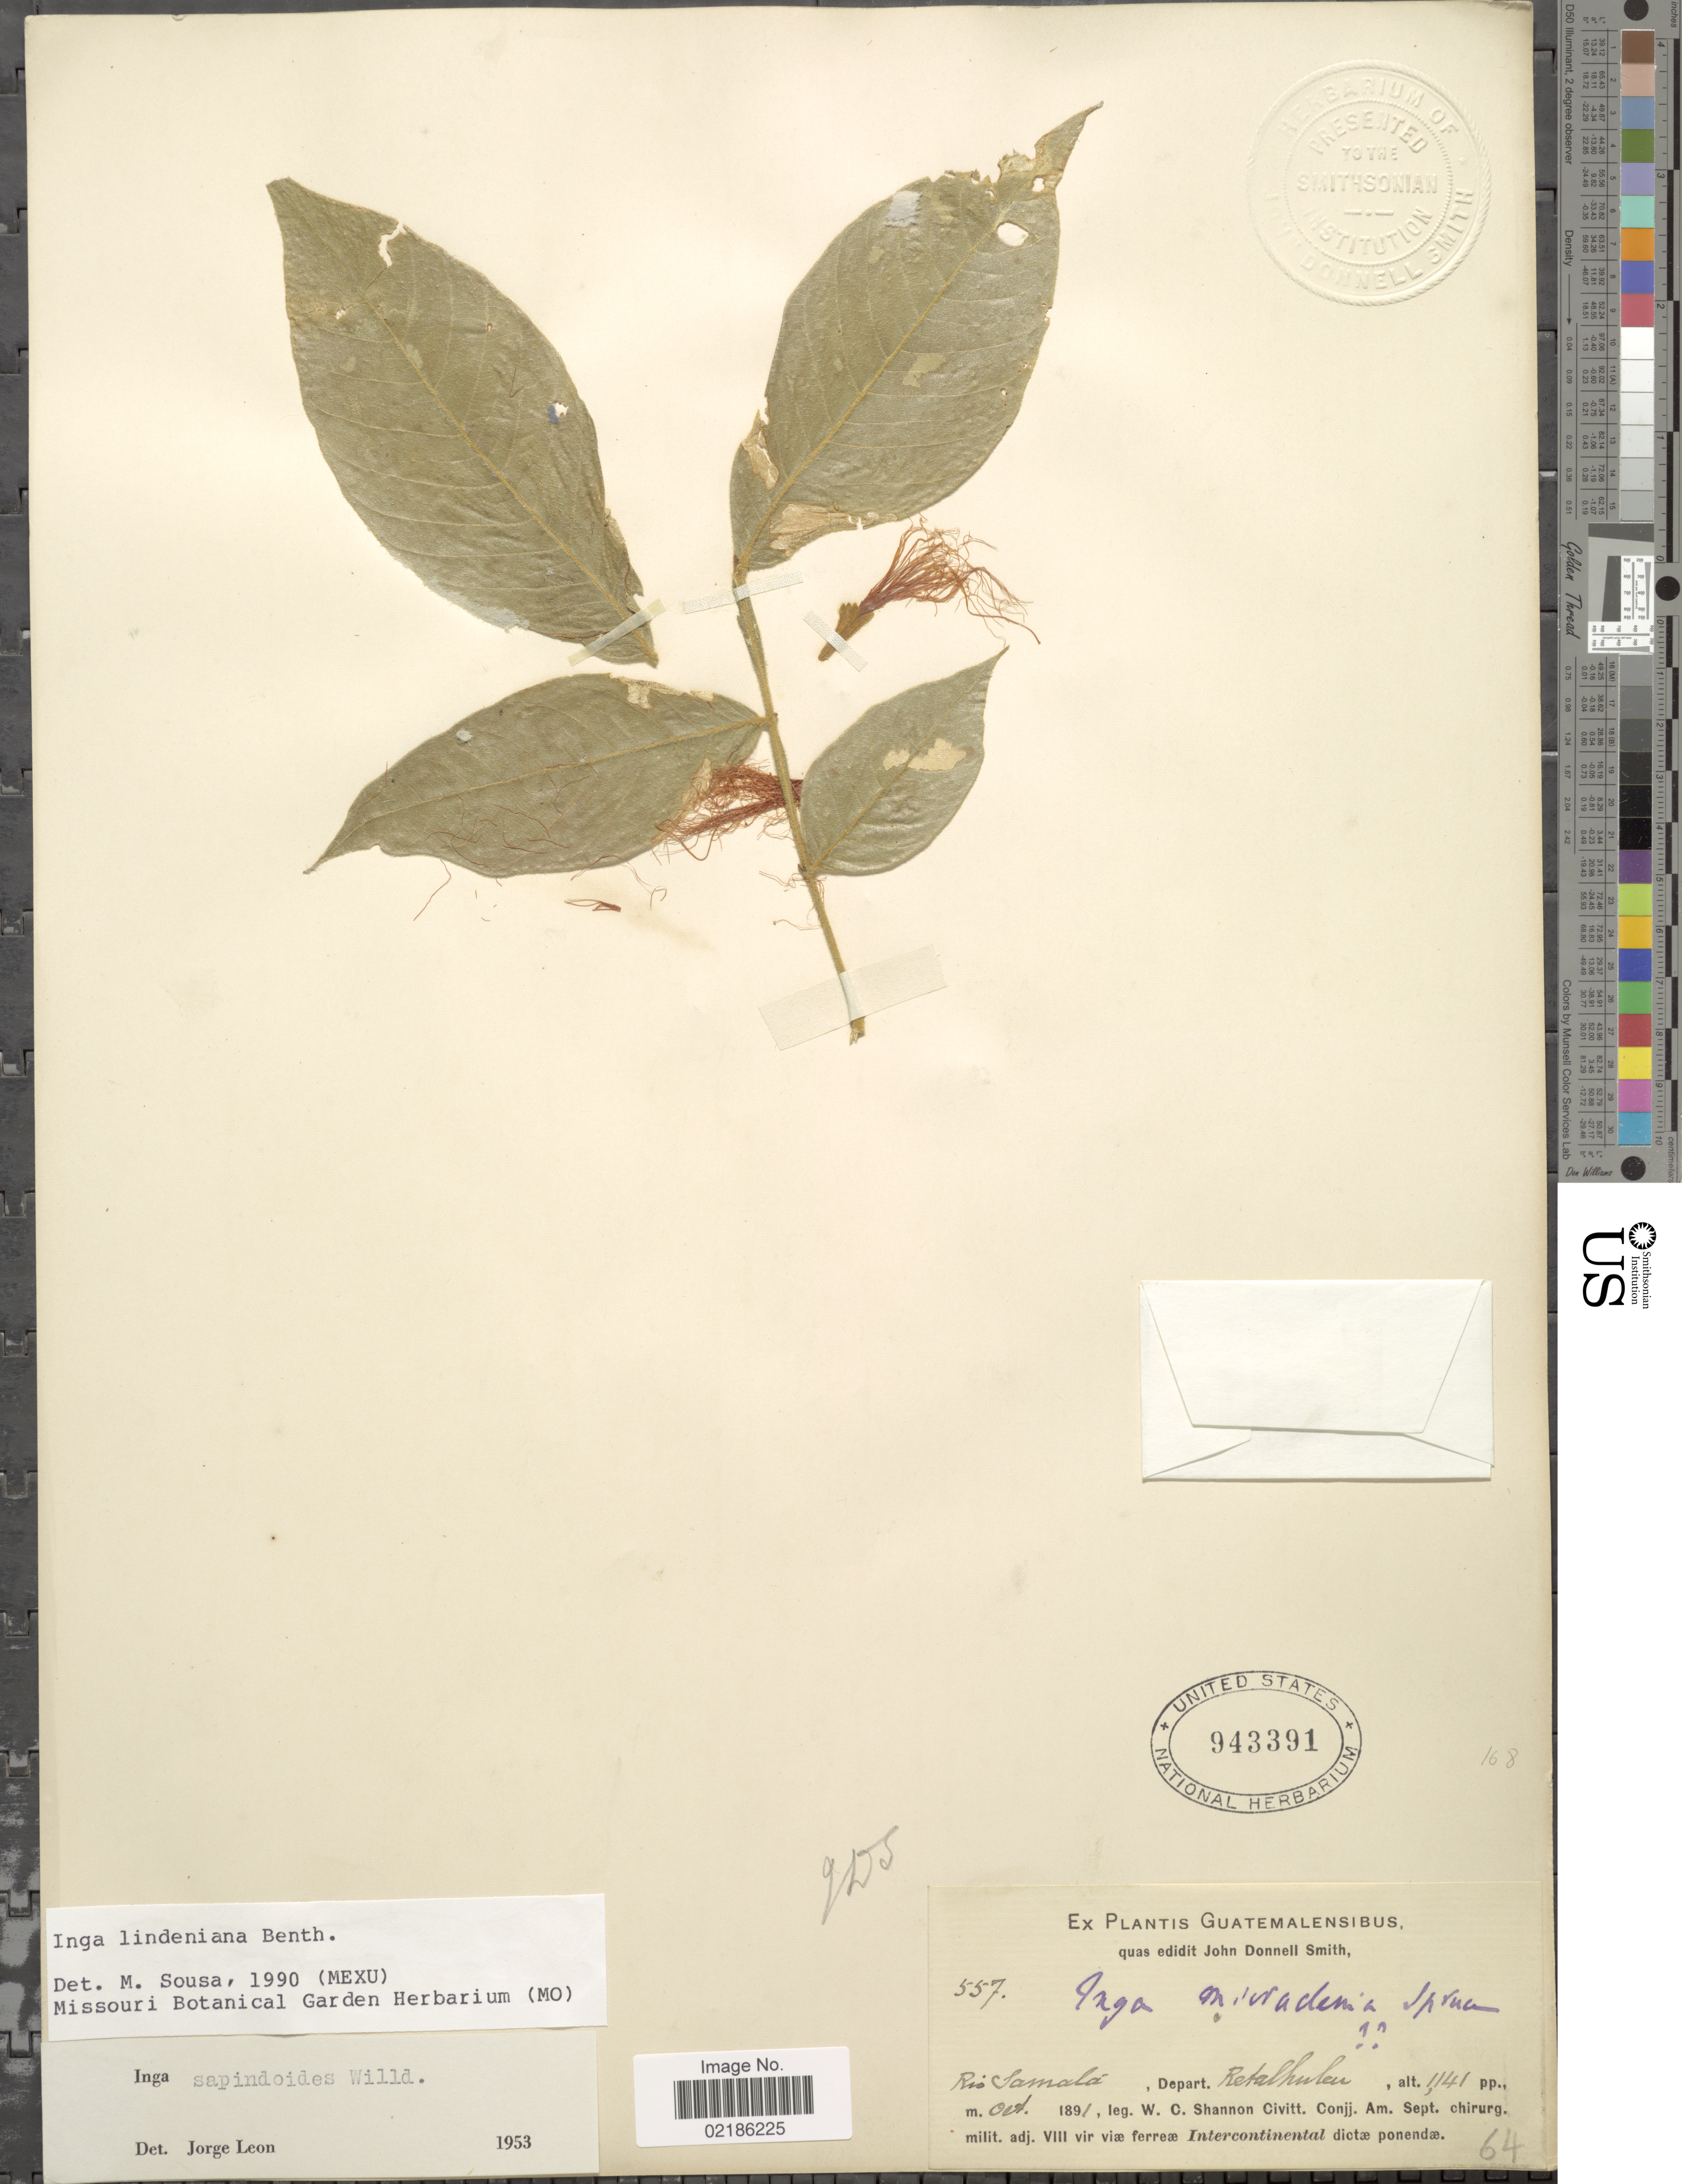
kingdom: Plantae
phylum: Tracheophyta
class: Magnoliopsida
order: Fabales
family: Fabaceae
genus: Inga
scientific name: Inga lindeniana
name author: Benth.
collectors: W. C. Shannon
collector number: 557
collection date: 1891-10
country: Guatemala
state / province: Retalhuleu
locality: Guatemalensibus, Rio Samala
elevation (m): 348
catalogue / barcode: US 943391